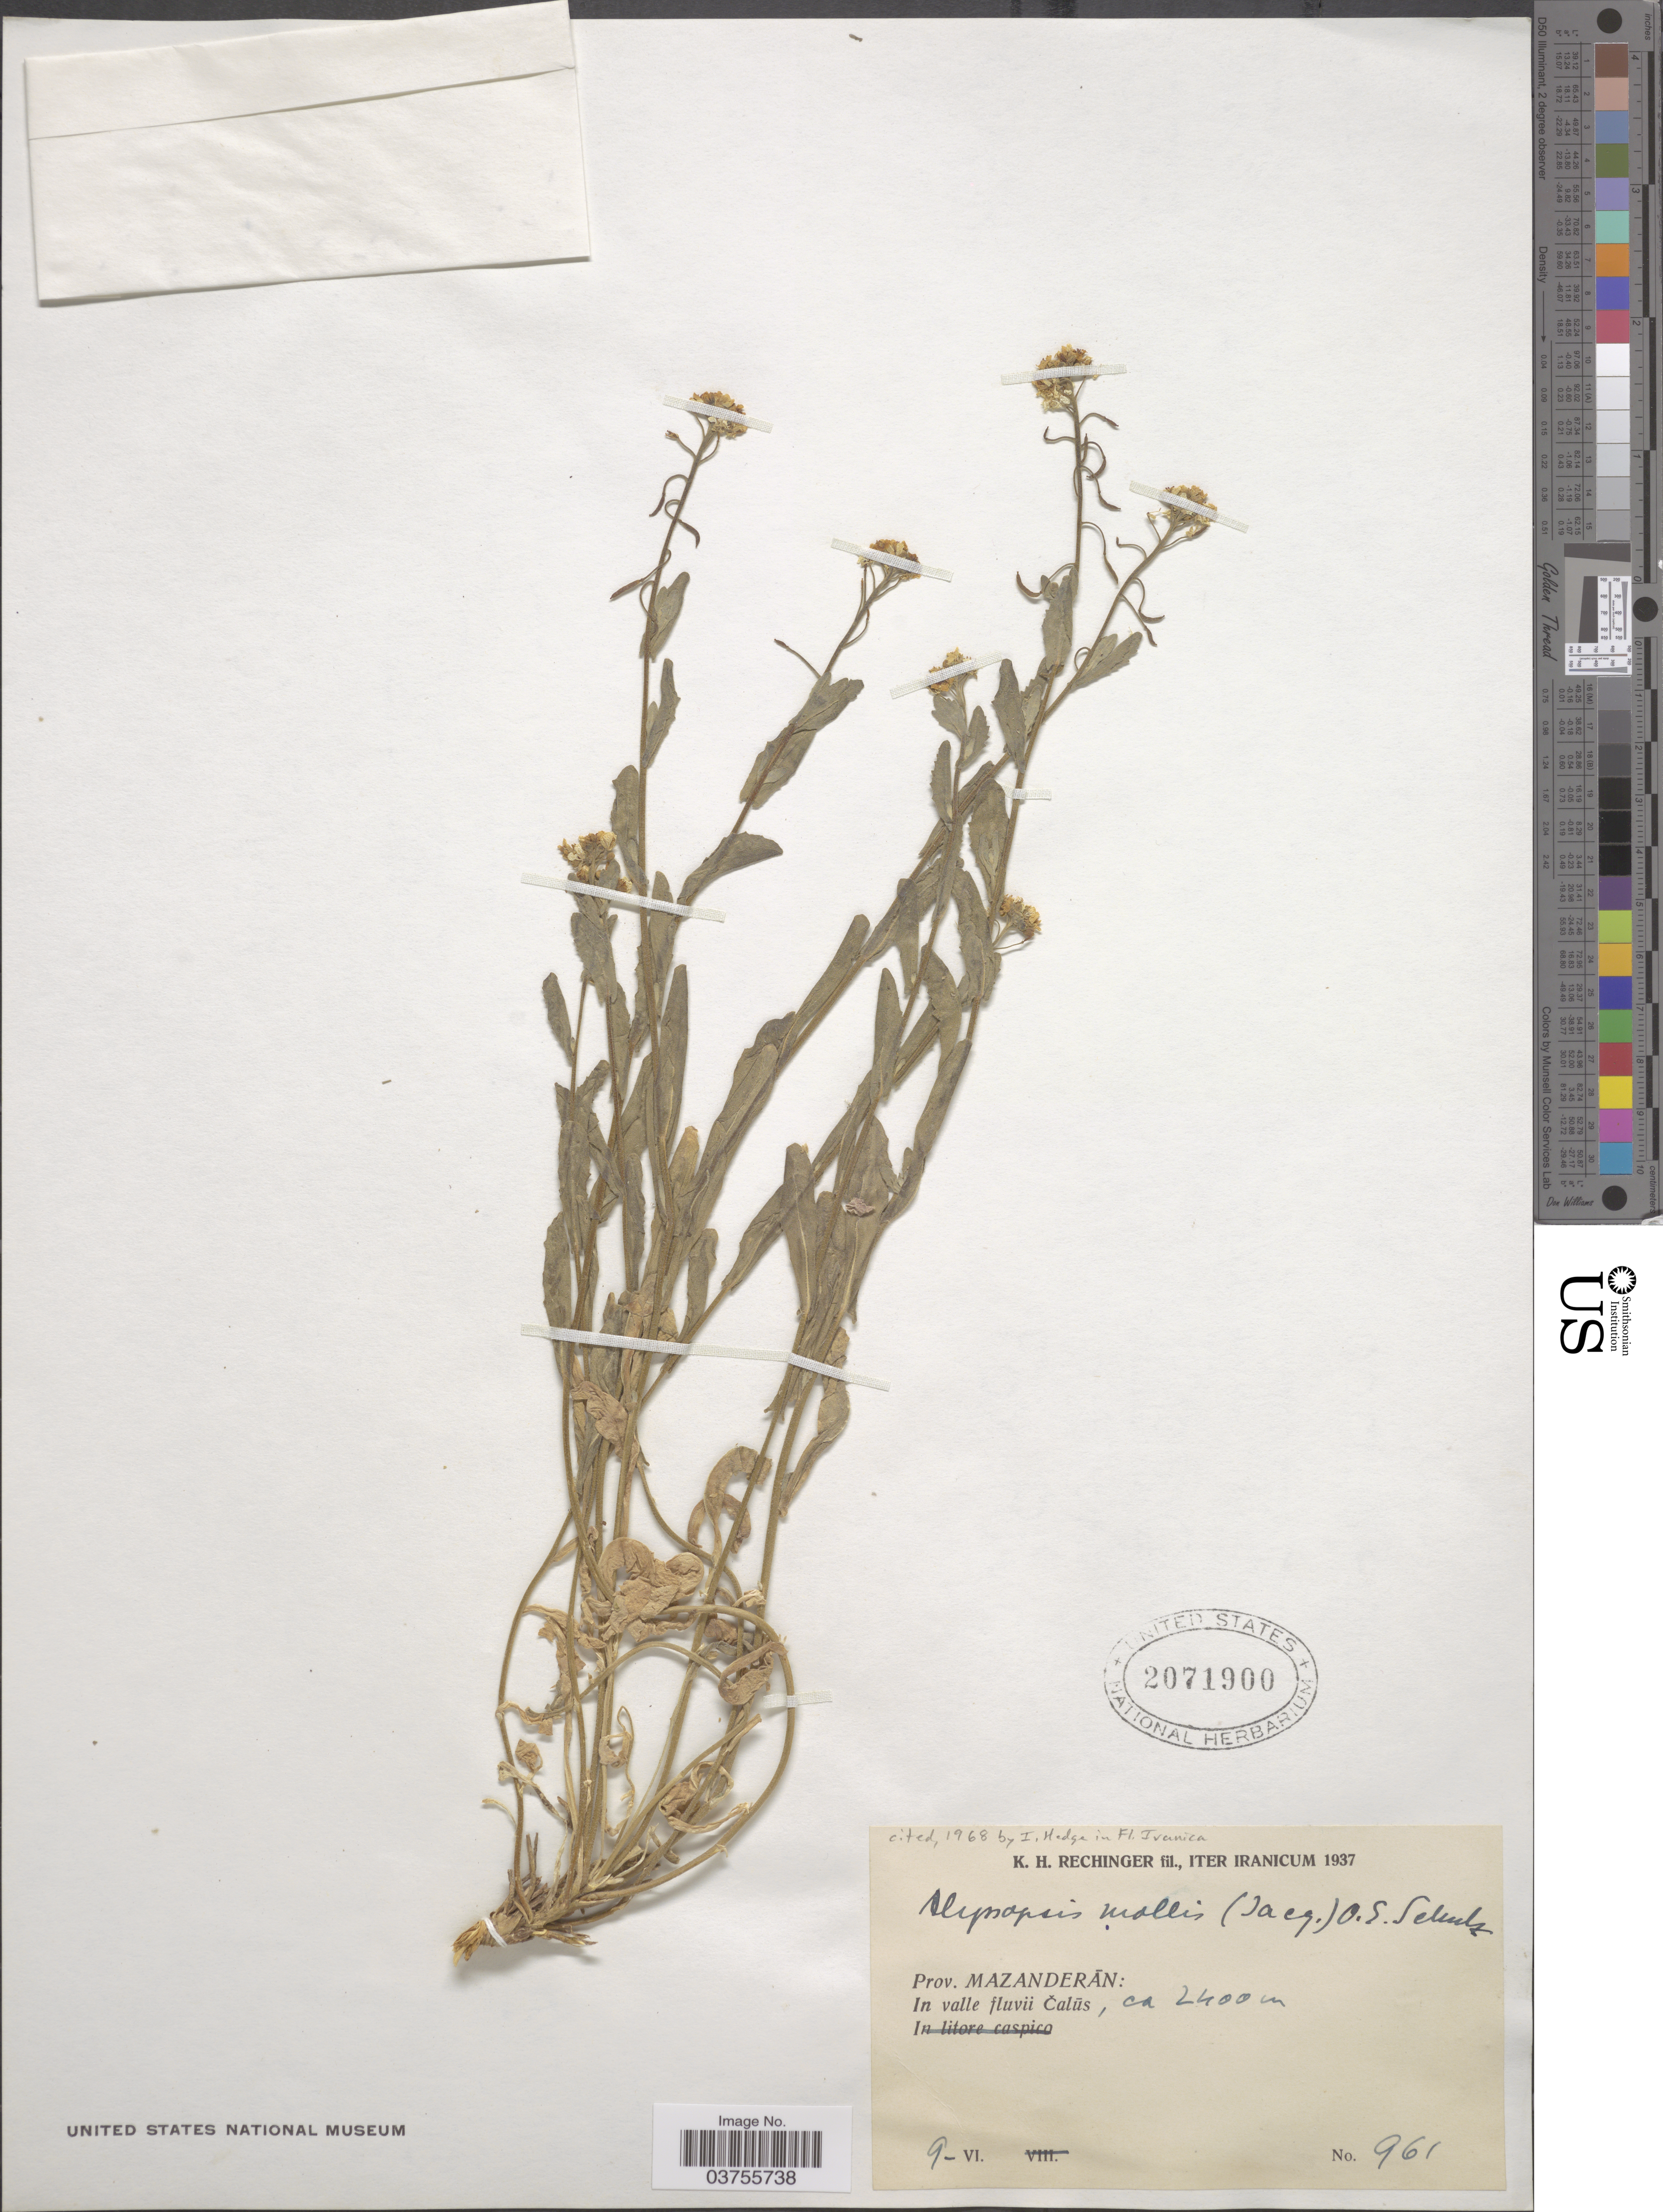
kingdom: Plantae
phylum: Tracheophyta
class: Magnoliopsida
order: Brassicales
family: Brassicaceae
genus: Alyssopsis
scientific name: Alyssopsis mollis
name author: (Jacq.) O.E. Schulz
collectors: K. H. Rechinger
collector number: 961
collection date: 1937-06-09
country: Iran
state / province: Mazandaran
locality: In valle fluvii Calus.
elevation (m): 2400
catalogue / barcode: US 2071900